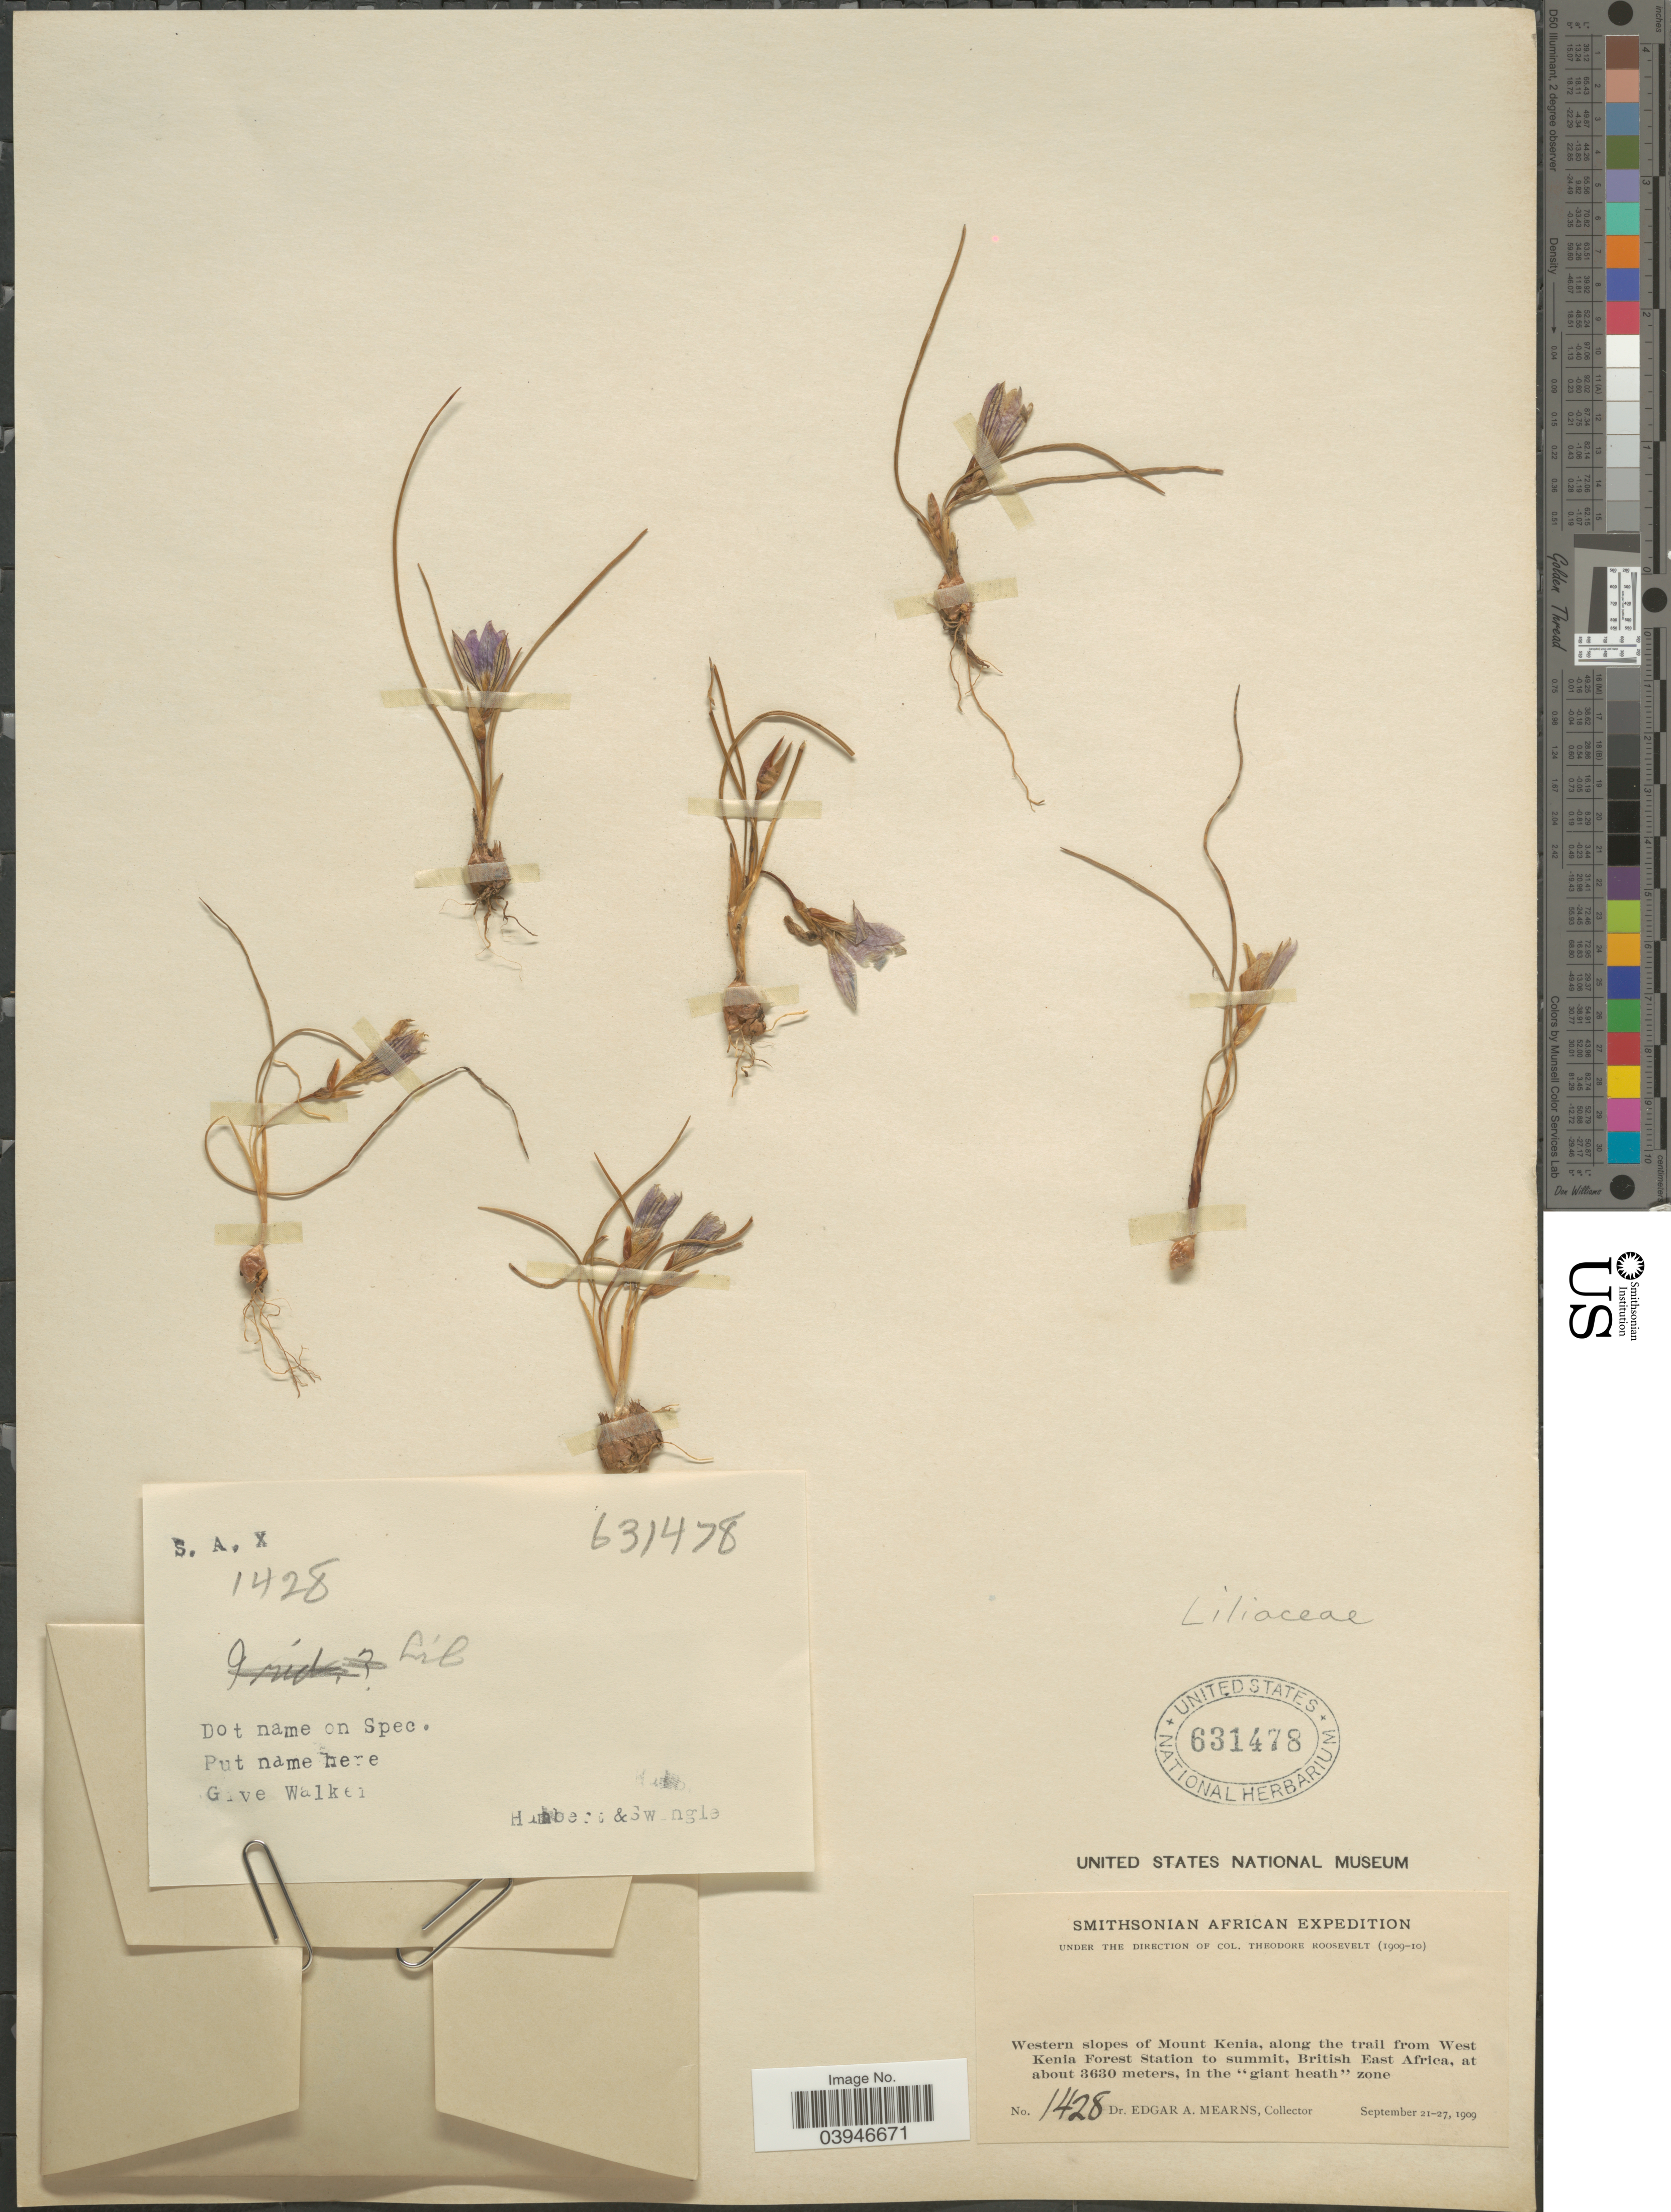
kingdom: Plantae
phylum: Tracheophyta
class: Liliopsida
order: Liliales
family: Liliaceae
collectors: E. A. Mearns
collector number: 1428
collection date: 1909-09-21/1909-09-27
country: Kenya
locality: Western slopes of Mount Kenia, along the trail from West Kenia Forest Station to summit, British East Africa, in the "giant heath" zone.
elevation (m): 3630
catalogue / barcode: US 631478